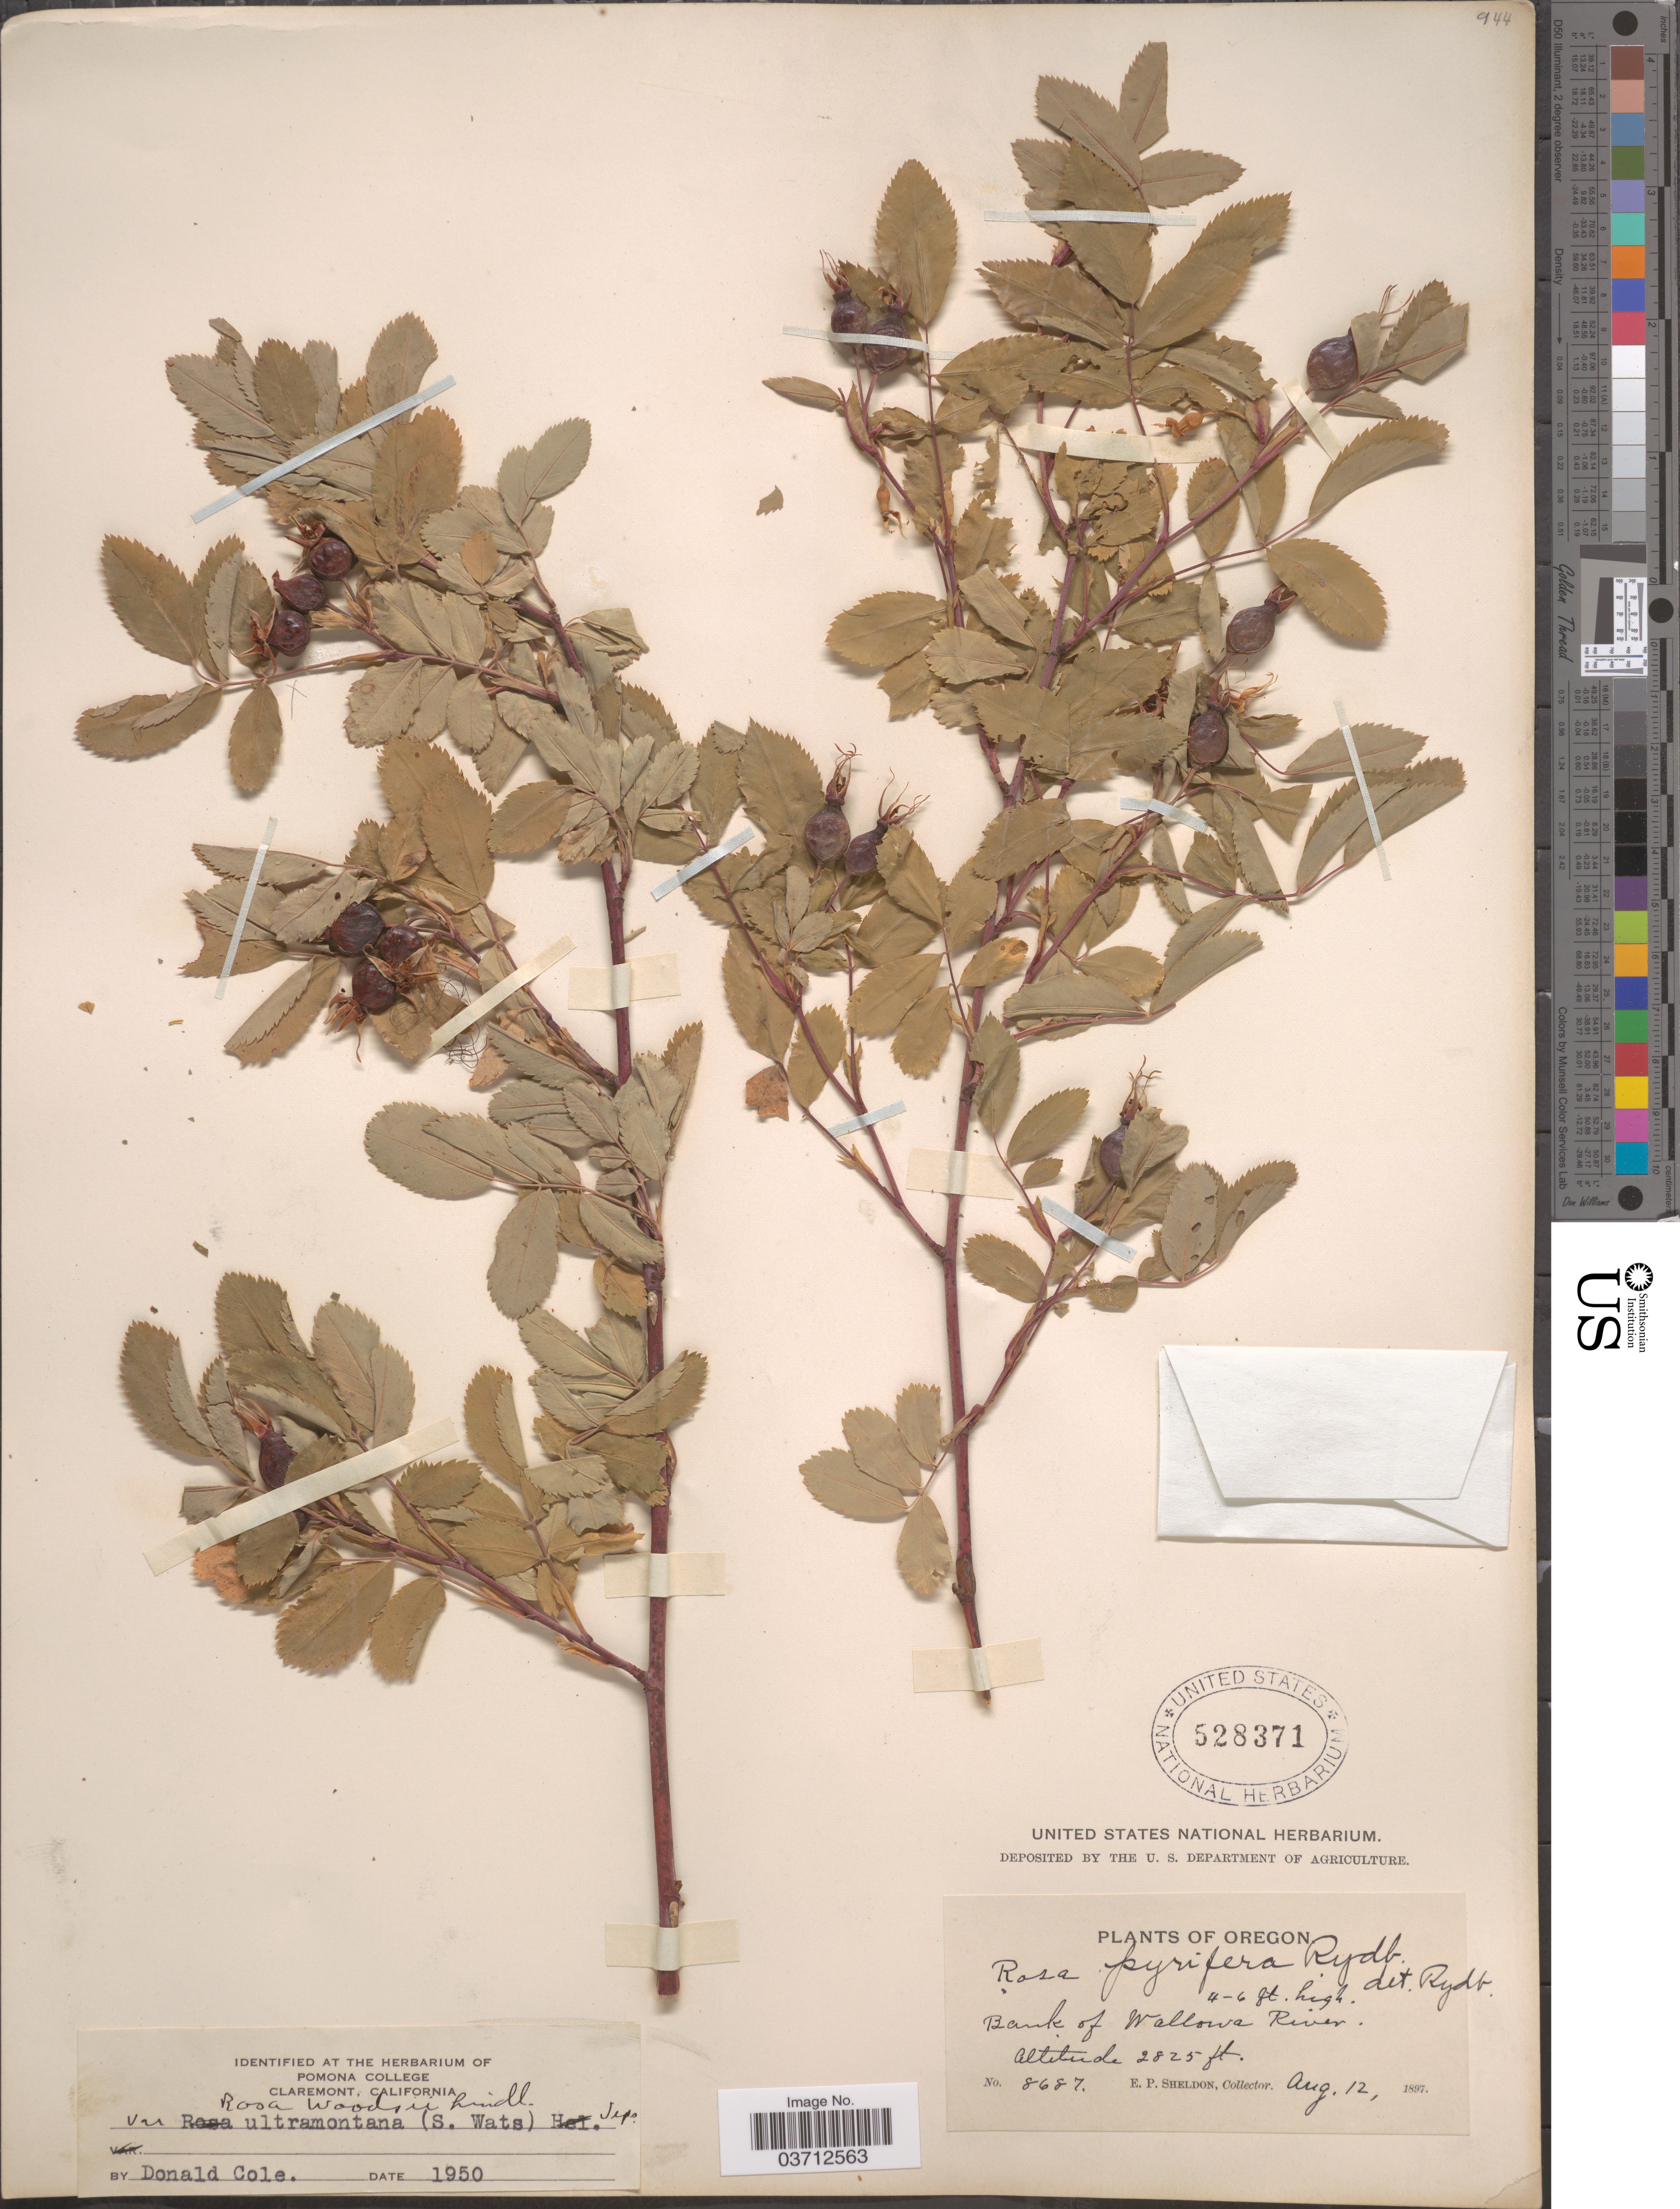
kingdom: Plantae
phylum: Tracheophyta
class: Magnoliopsida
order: Rosales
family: Rosaceae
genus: Rosa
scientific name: Rosa woodsii var. ultramontana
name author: Lindl.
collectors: E. P. Sheldon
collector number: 8687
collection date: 1897-08-12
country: United States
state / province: Oregon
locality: Bank of Wallowa River.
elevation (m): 861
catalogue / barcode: US 528371